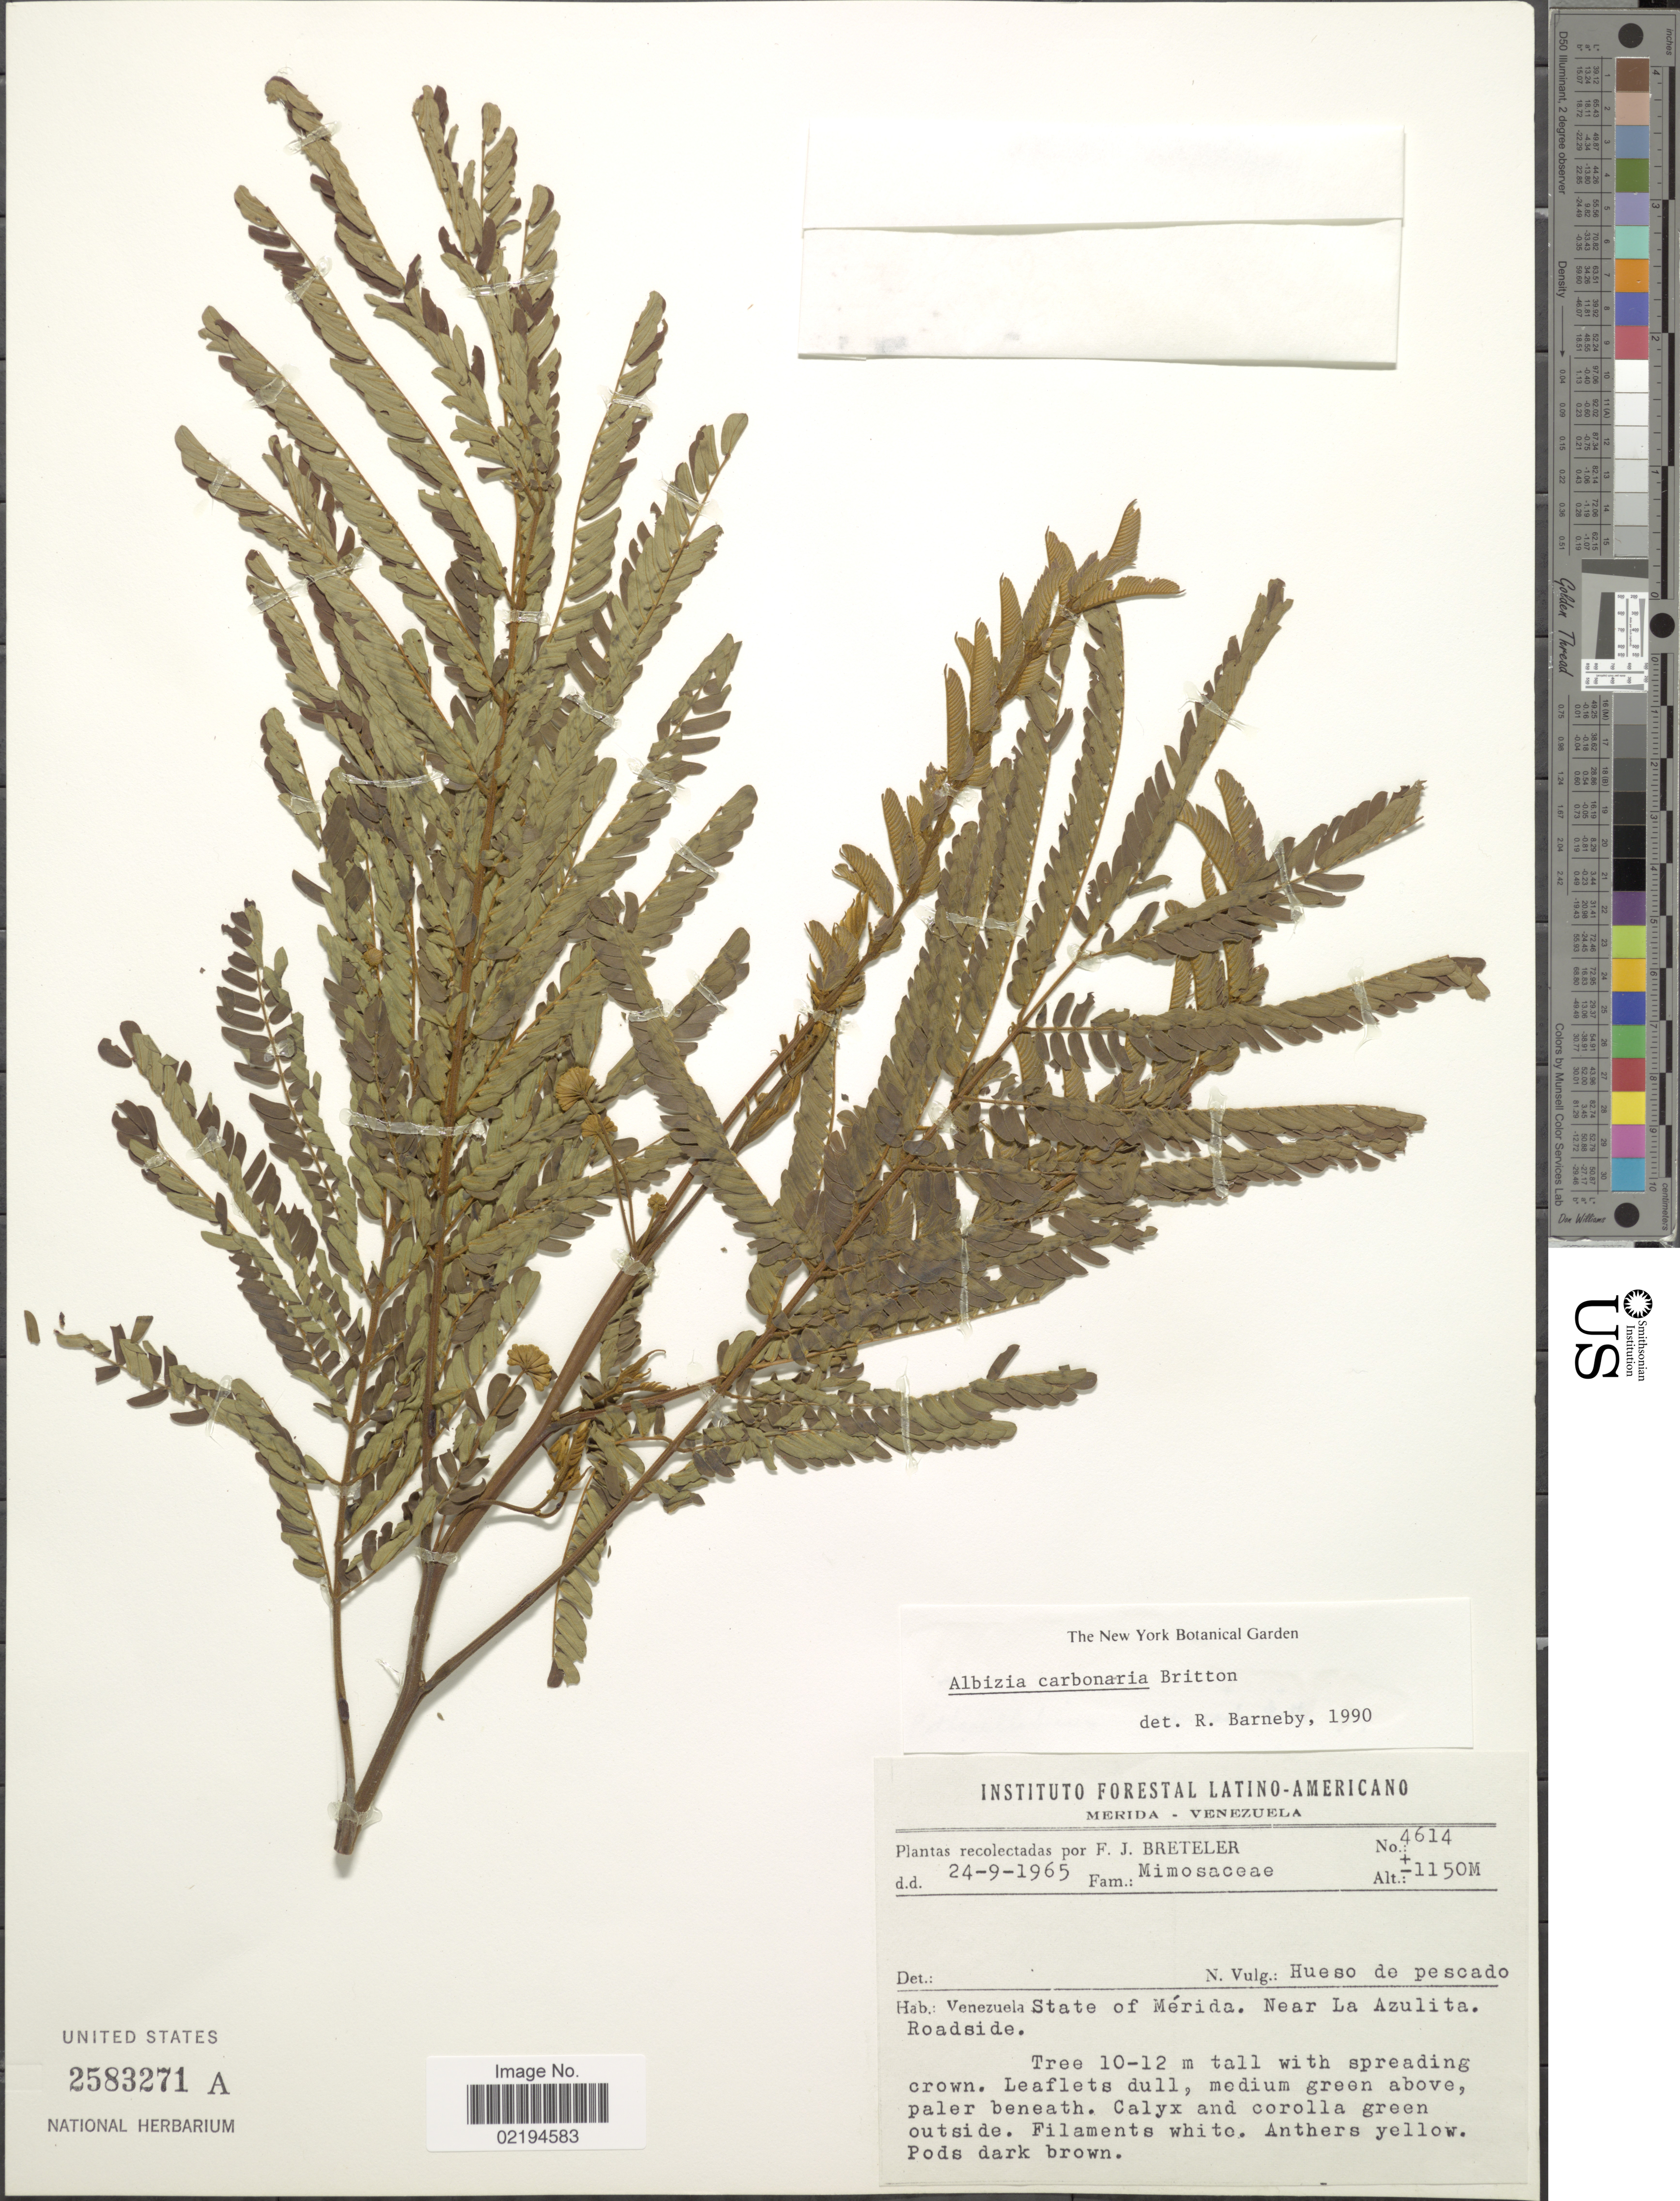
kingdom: Plantae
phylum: Tracheophyta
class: Magnoliopsida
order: Fabales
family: Fabaceae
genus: Pseudosamanea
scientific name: Pseudosamanea carbonaria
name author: (Britton) Koenen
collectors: F. J. Breteler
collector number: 4614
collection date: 1965-09-24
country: Venezuela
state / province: Mérida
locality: Near La Azulita, roadside.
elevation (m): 1150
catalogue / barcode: US 2583271A